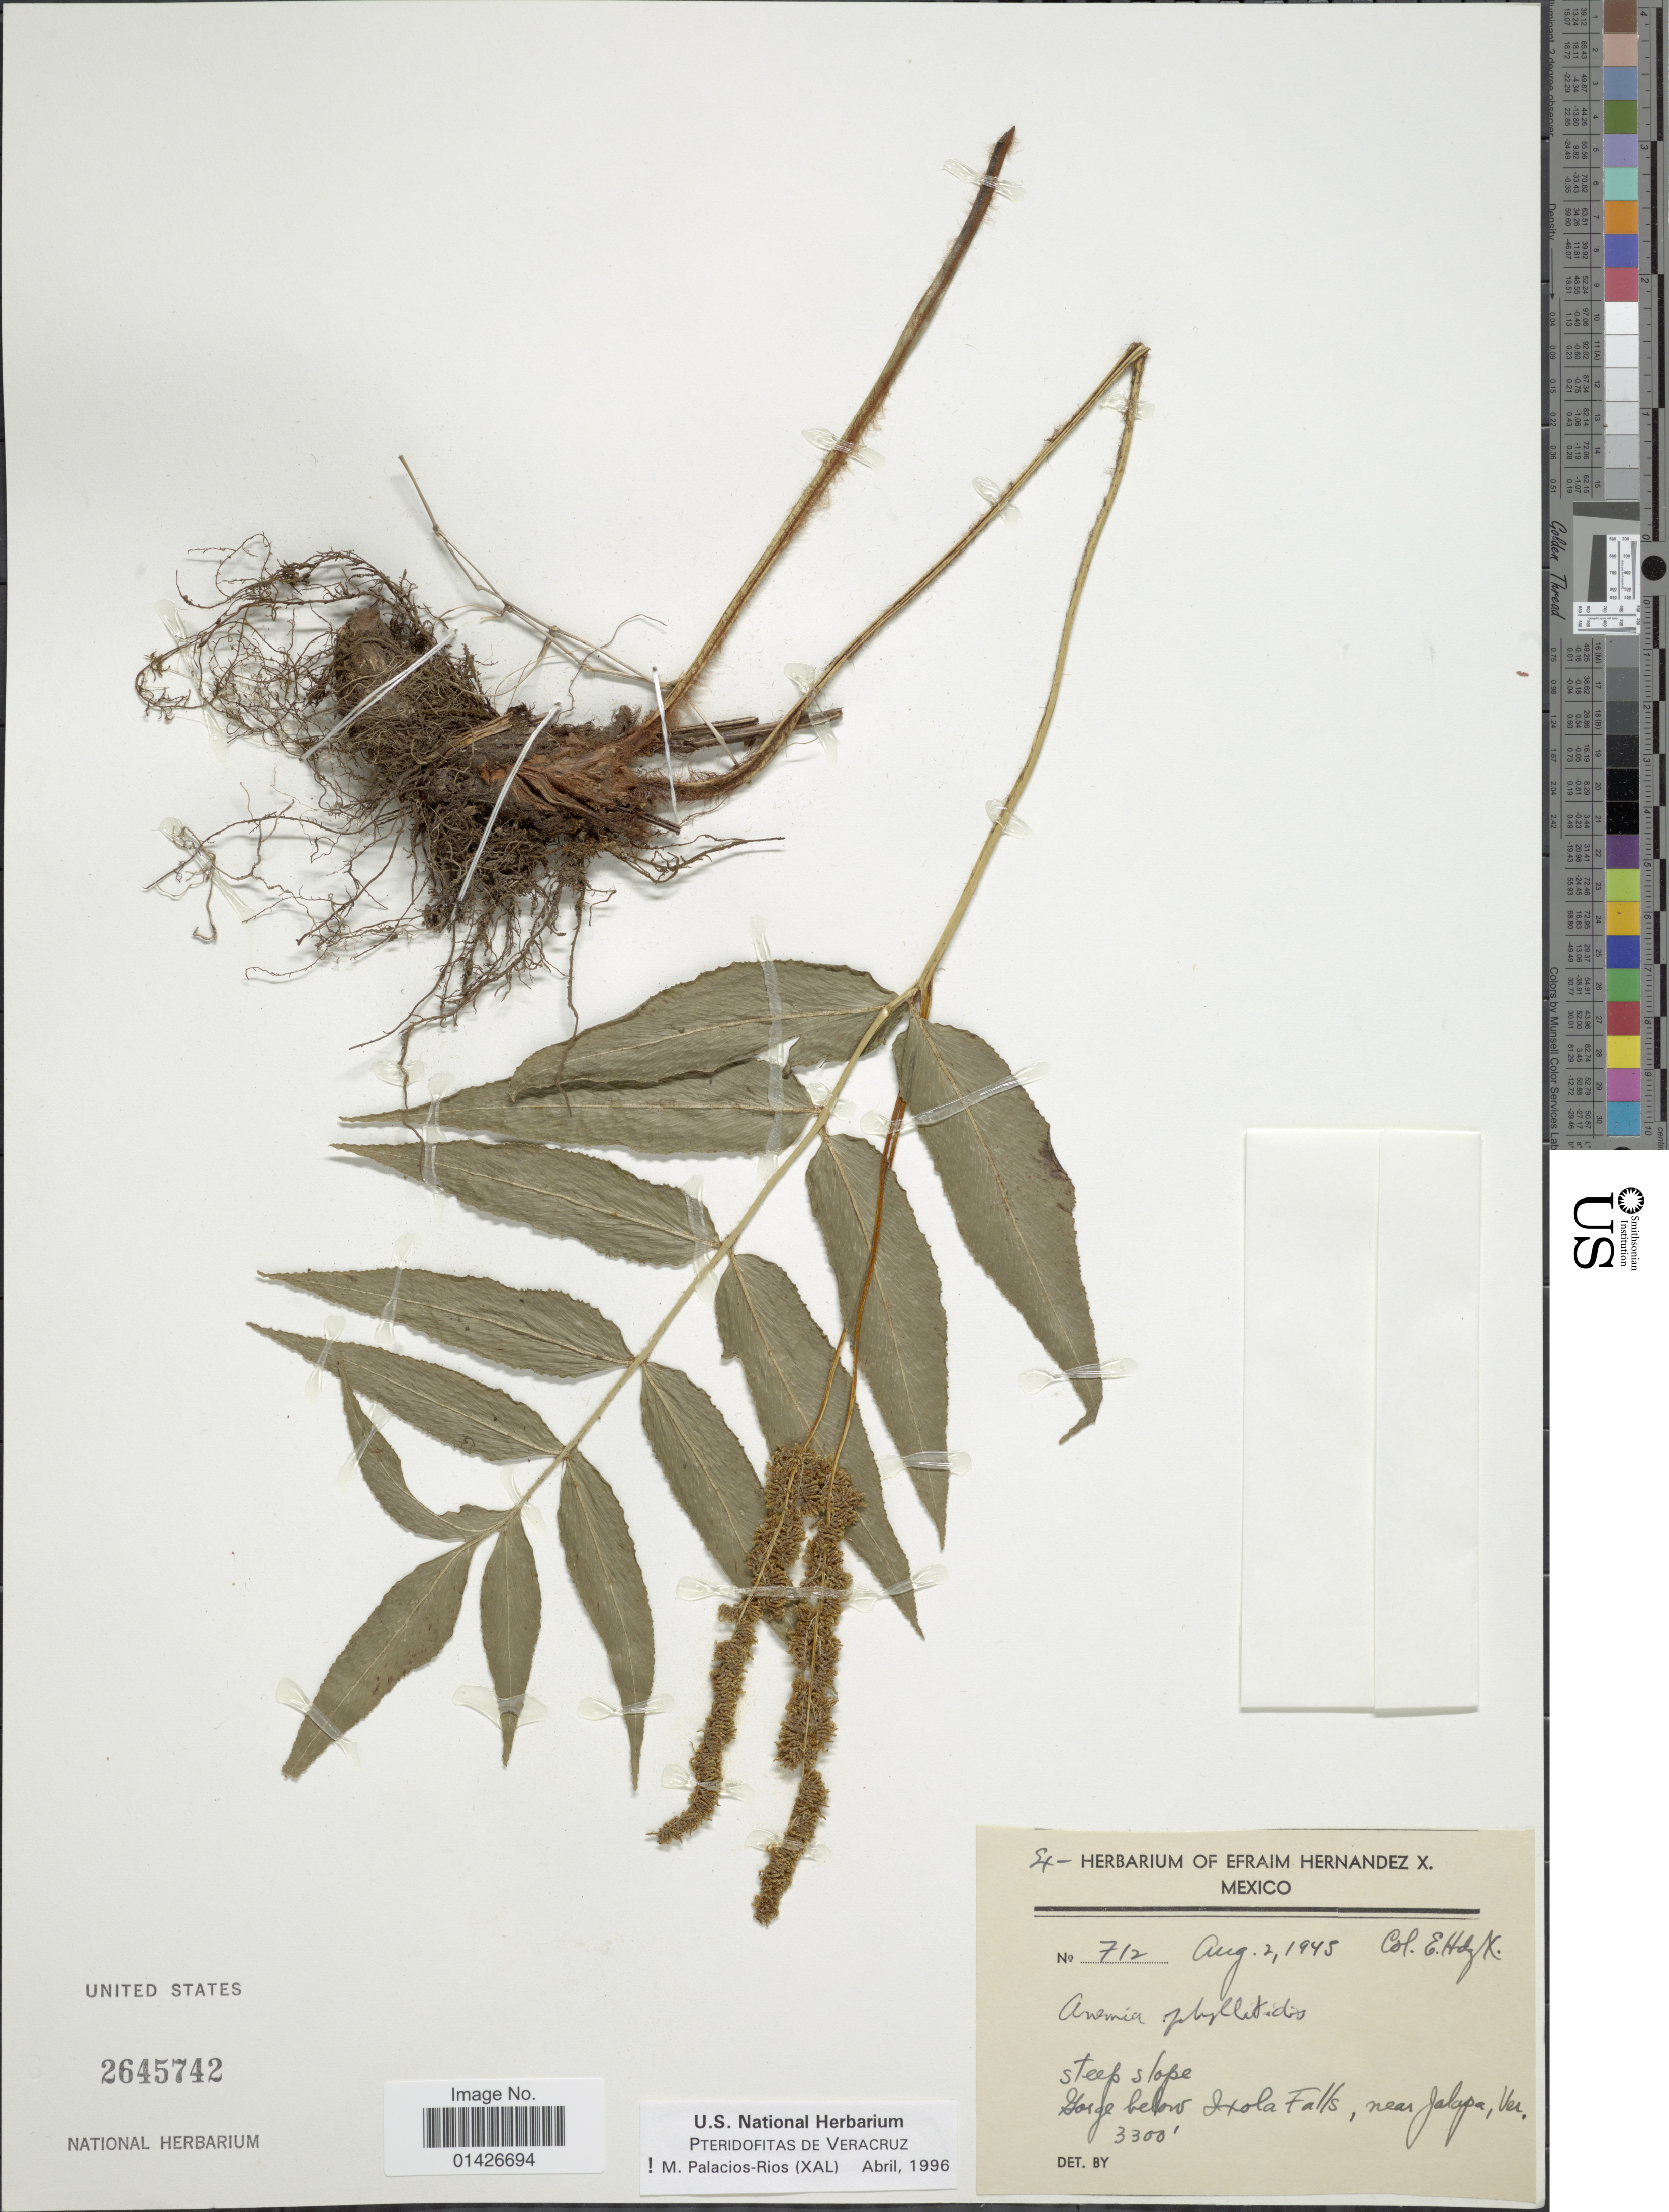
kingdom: Plantae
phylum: Tracheophyta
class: Polypodiopsida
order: Schizaeales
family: Anemiaceae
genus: Anemia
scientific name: Anemia phyllitidis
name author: (L.) Sw.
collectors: E. Hernandez X.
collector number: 712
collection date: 1945-08-02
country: Mexico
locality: Steep slope, Gorge below Ixola Falls, near Jalapa, Ver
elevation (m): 1006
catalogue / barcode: US 2645742